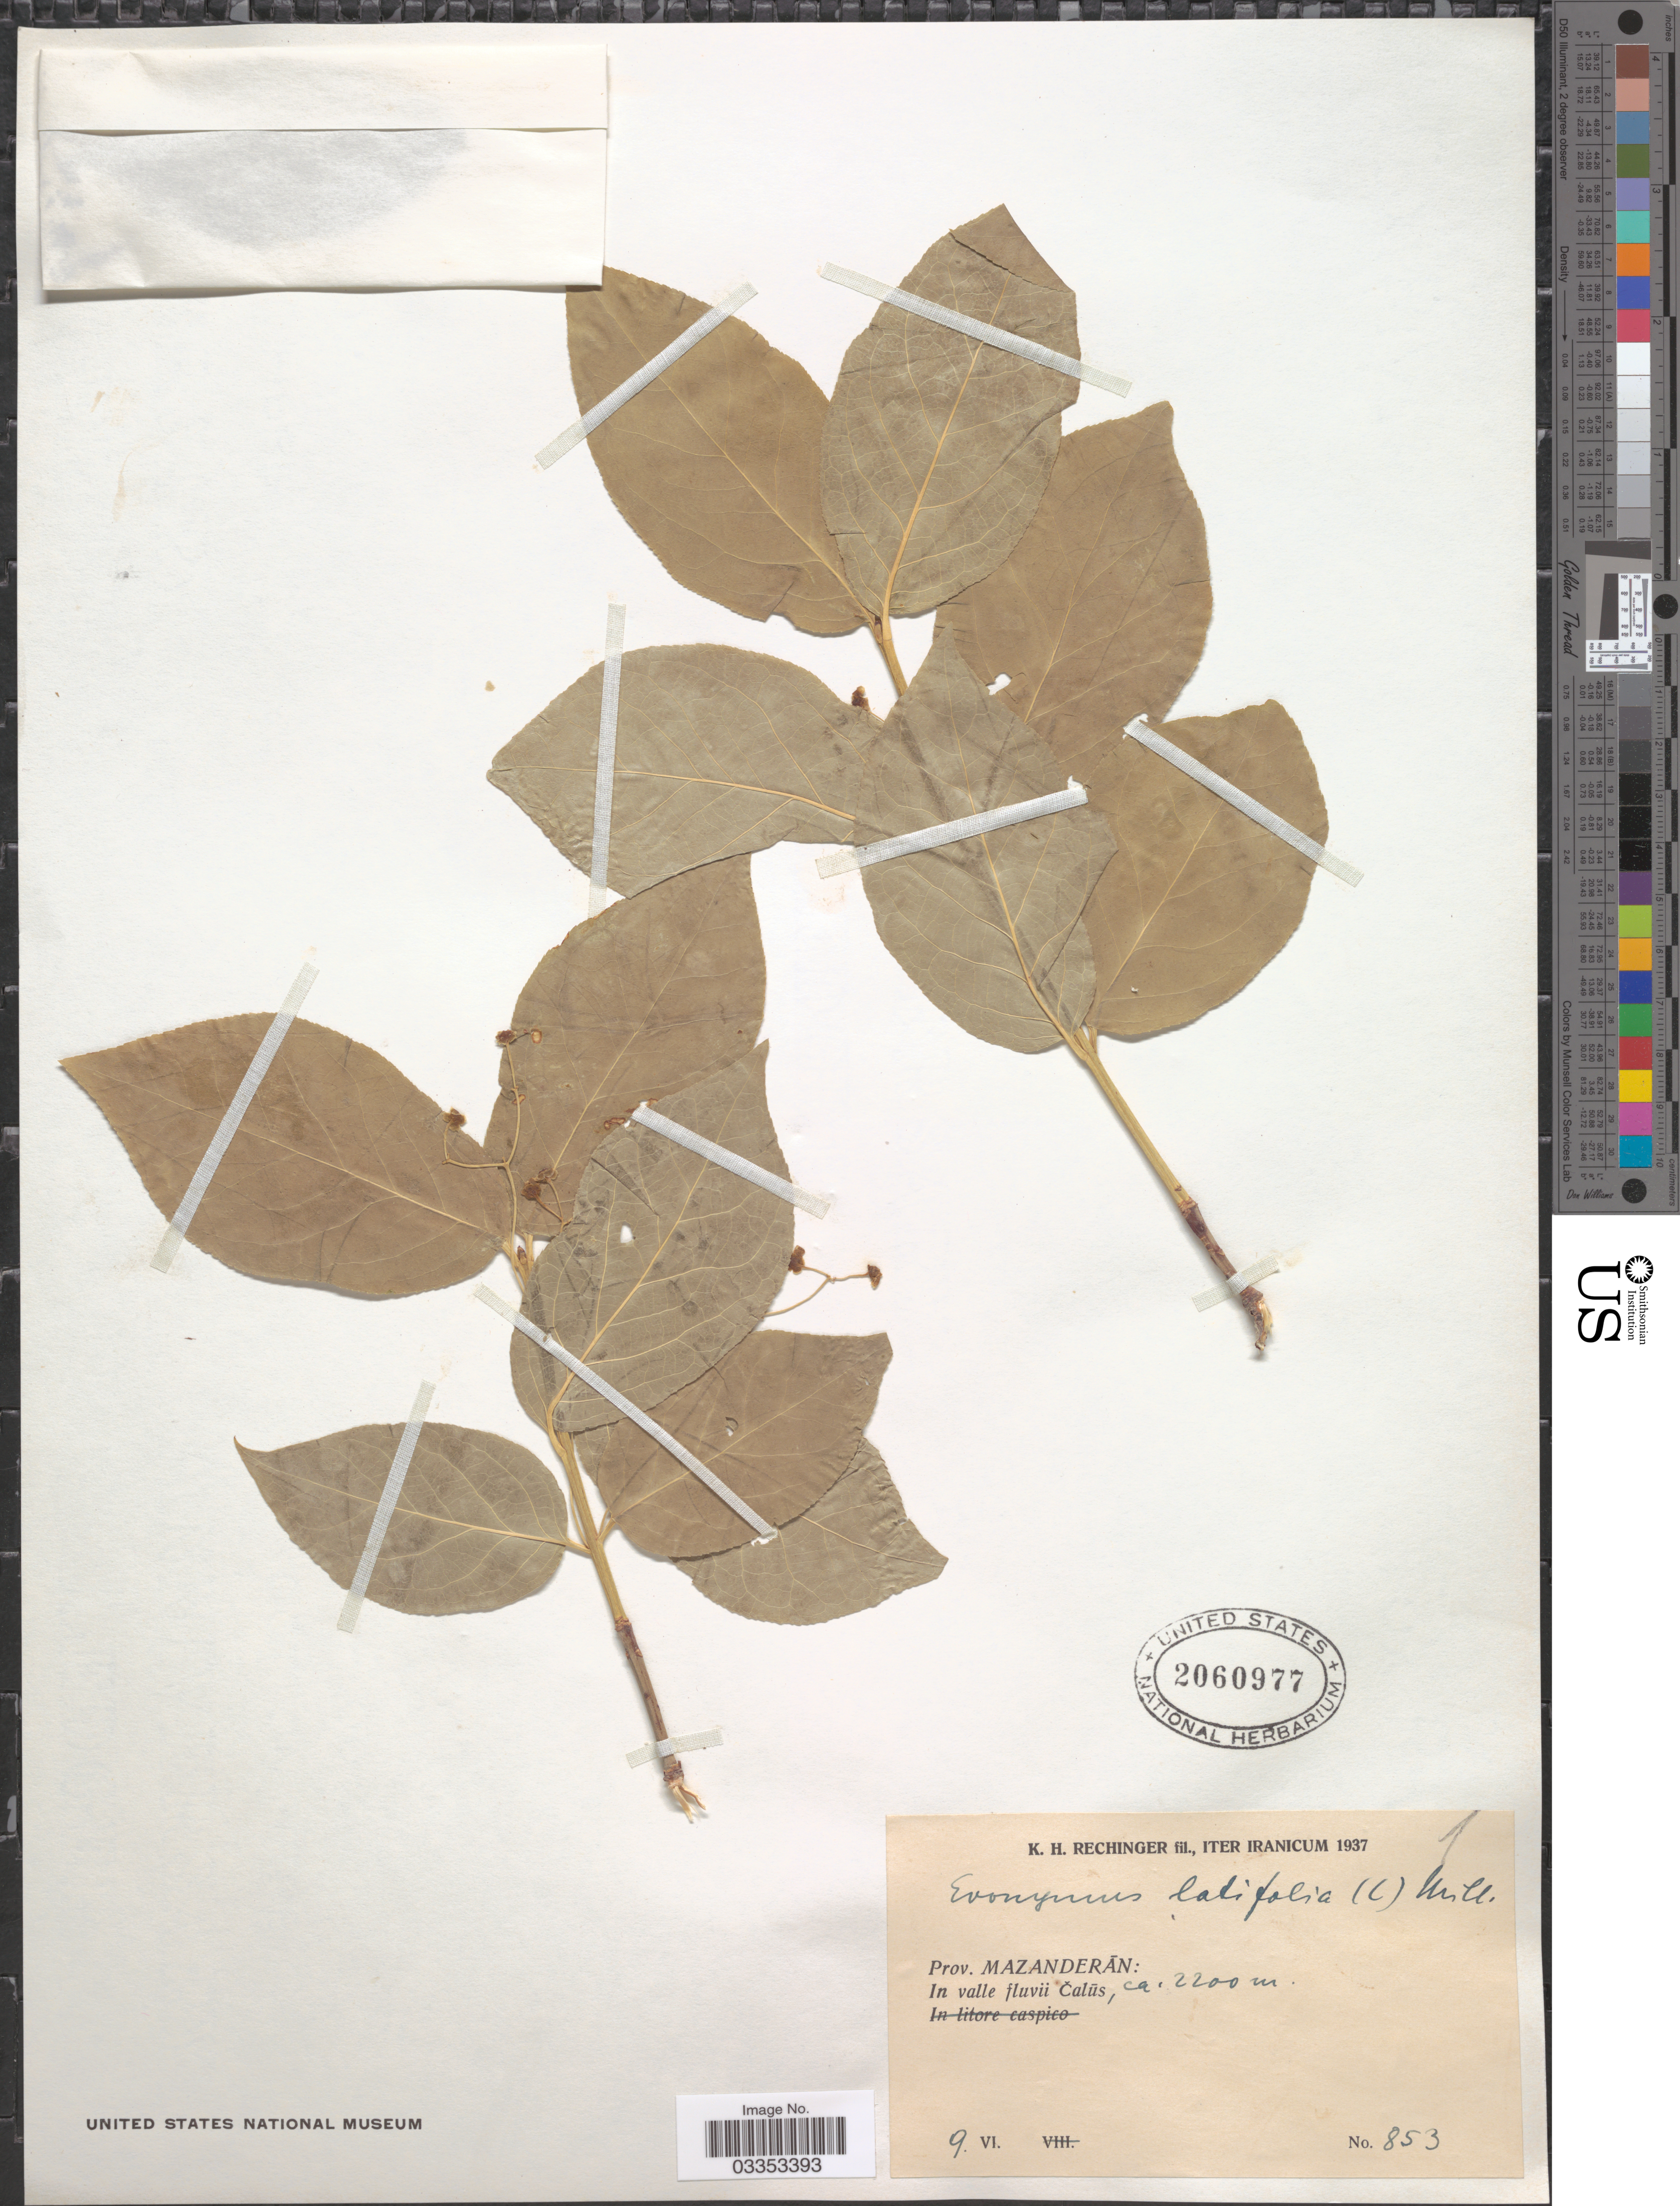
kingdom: Plantae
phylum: Tracheophyta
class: Magnoliopsida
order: Celastrales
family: Celastraceae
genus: Euonymus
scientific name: Euonymus latifolius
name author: (L.) Mill.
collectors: K. H. Rechinger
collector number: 853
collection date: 1937-06-09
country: Iran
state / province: Mazandaran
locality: Iter Iranicum. Prov. Mazanderan: In valle fluvii Calus.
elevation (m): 2200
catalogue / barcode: US 2060977